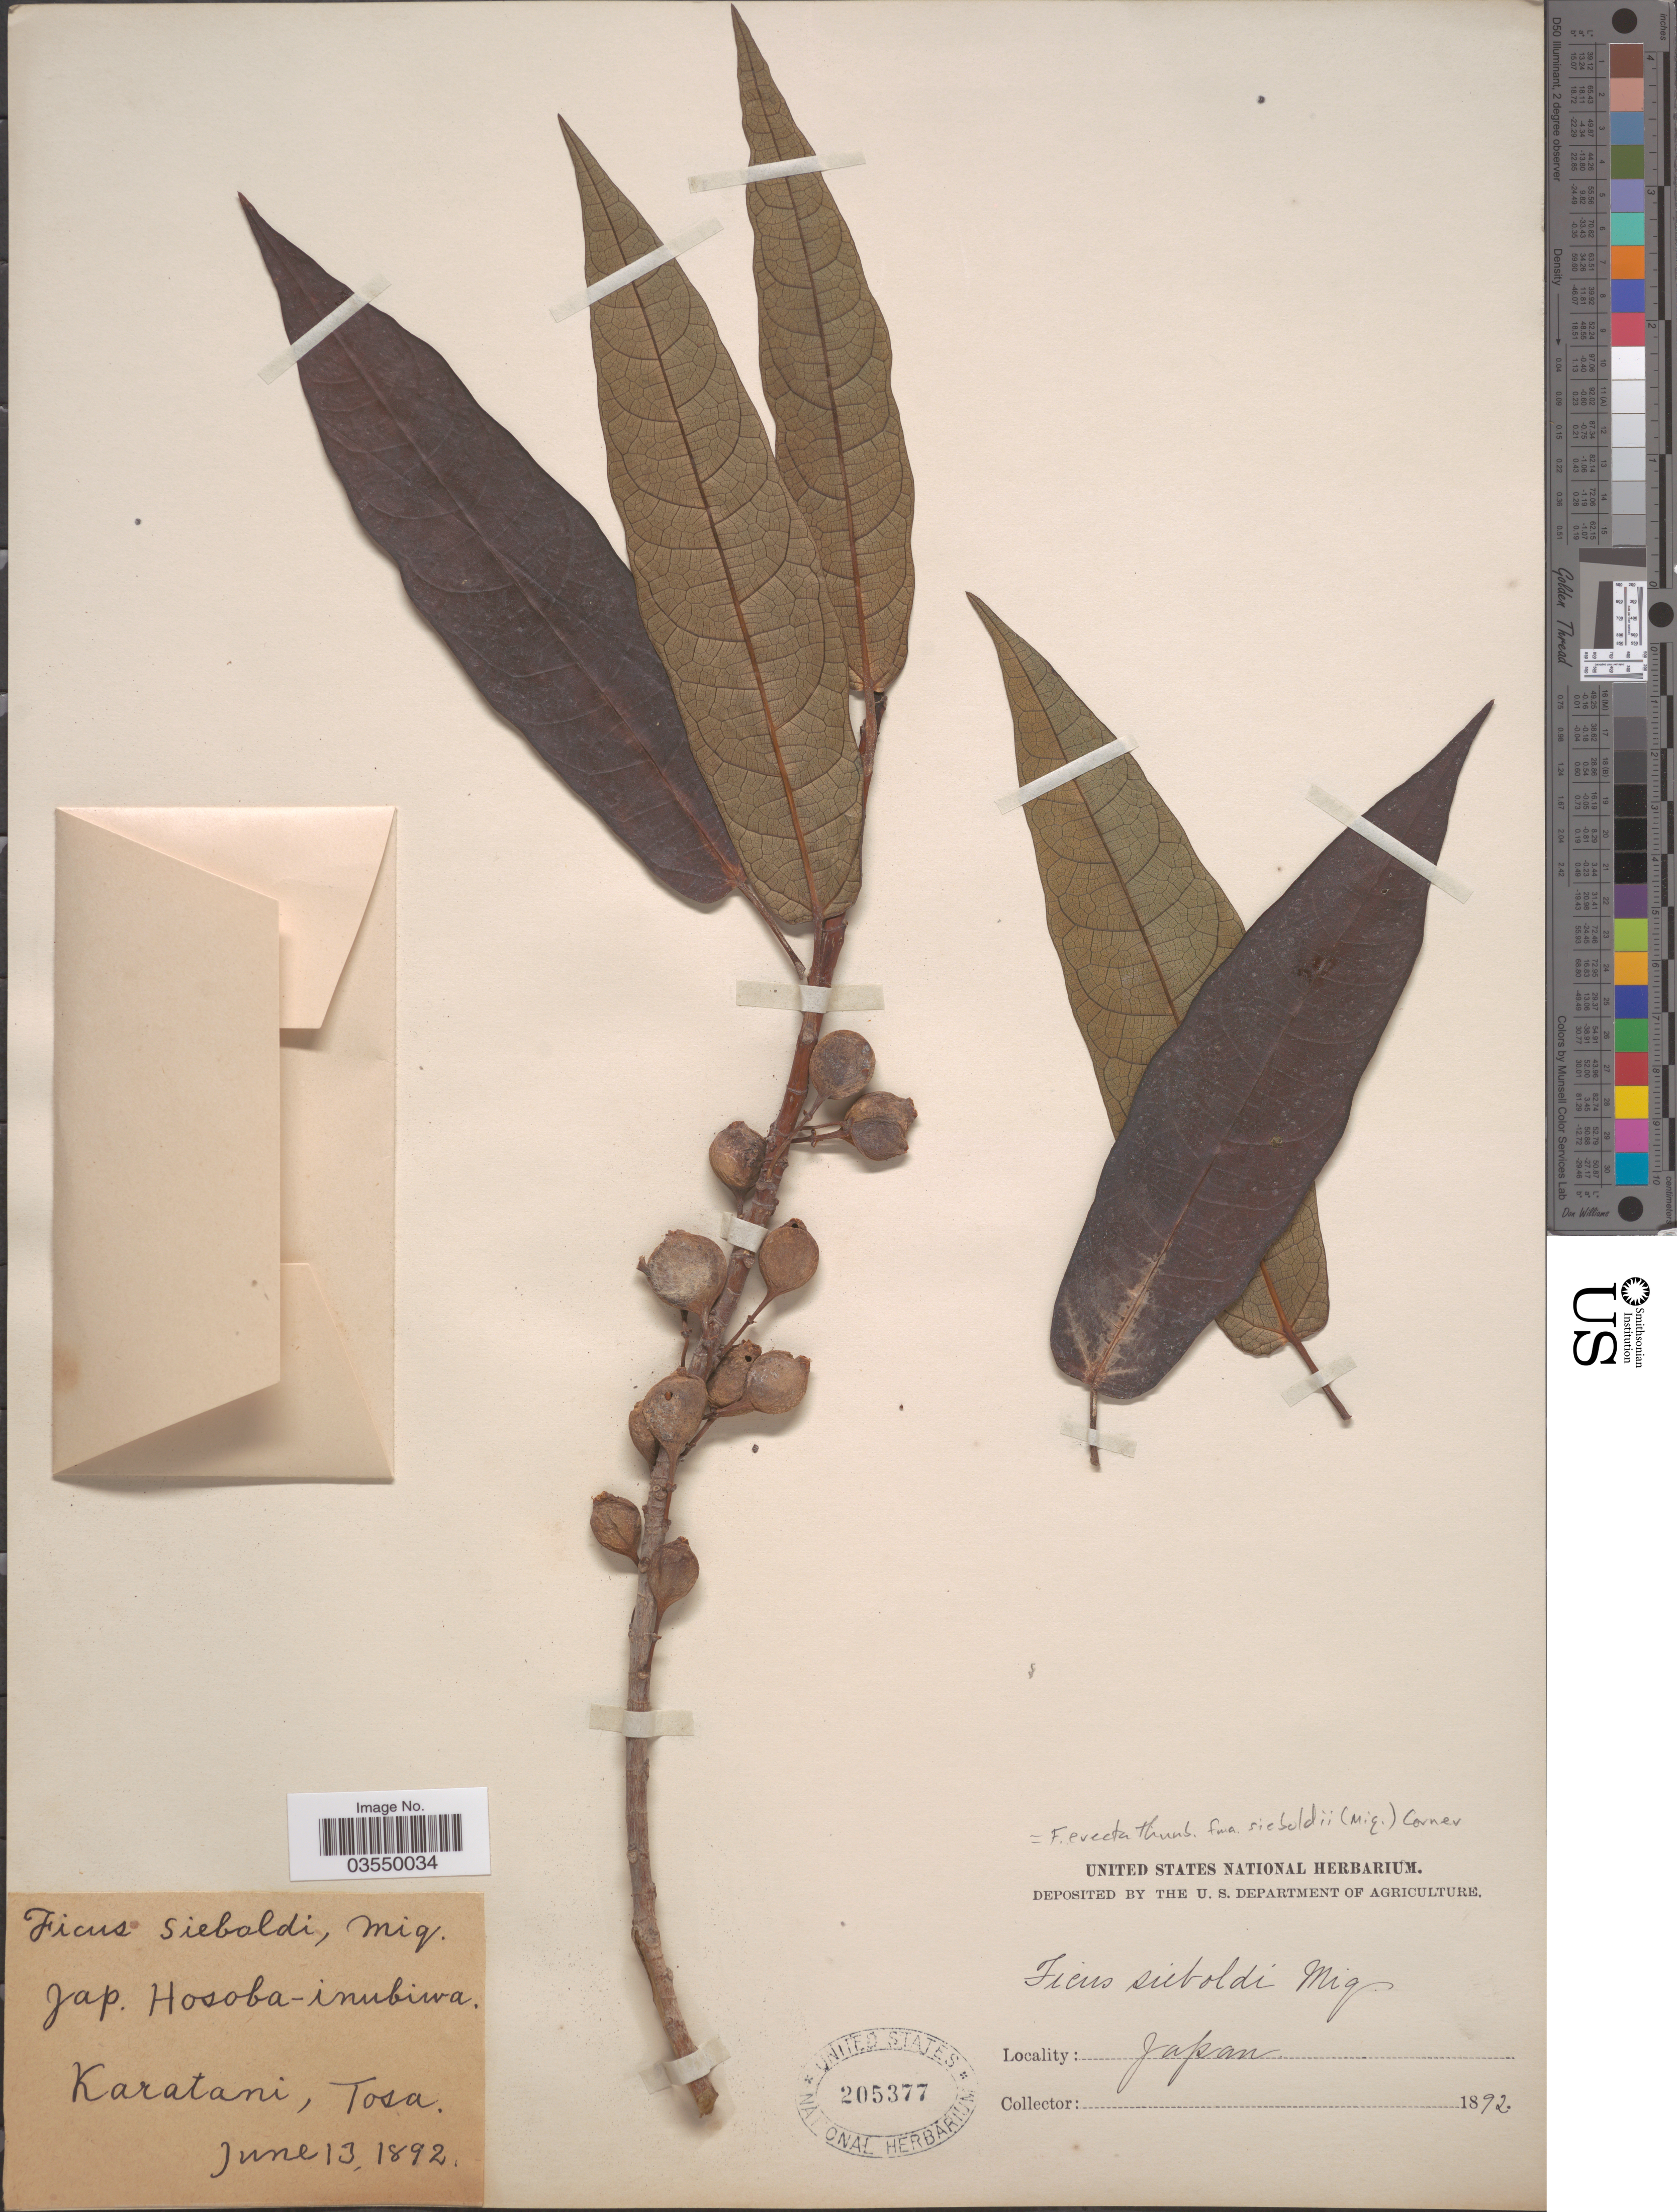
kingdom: Plantae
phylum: Tracheophyta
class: Magnoliopsida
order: Rosales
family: Moraceae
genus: Ficus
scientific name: Ficus erecta f. sieboldii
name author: (Miq.) Corner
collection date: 1892-06-13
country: Japan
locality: Karatani, Tosa.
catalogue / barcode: US 205377